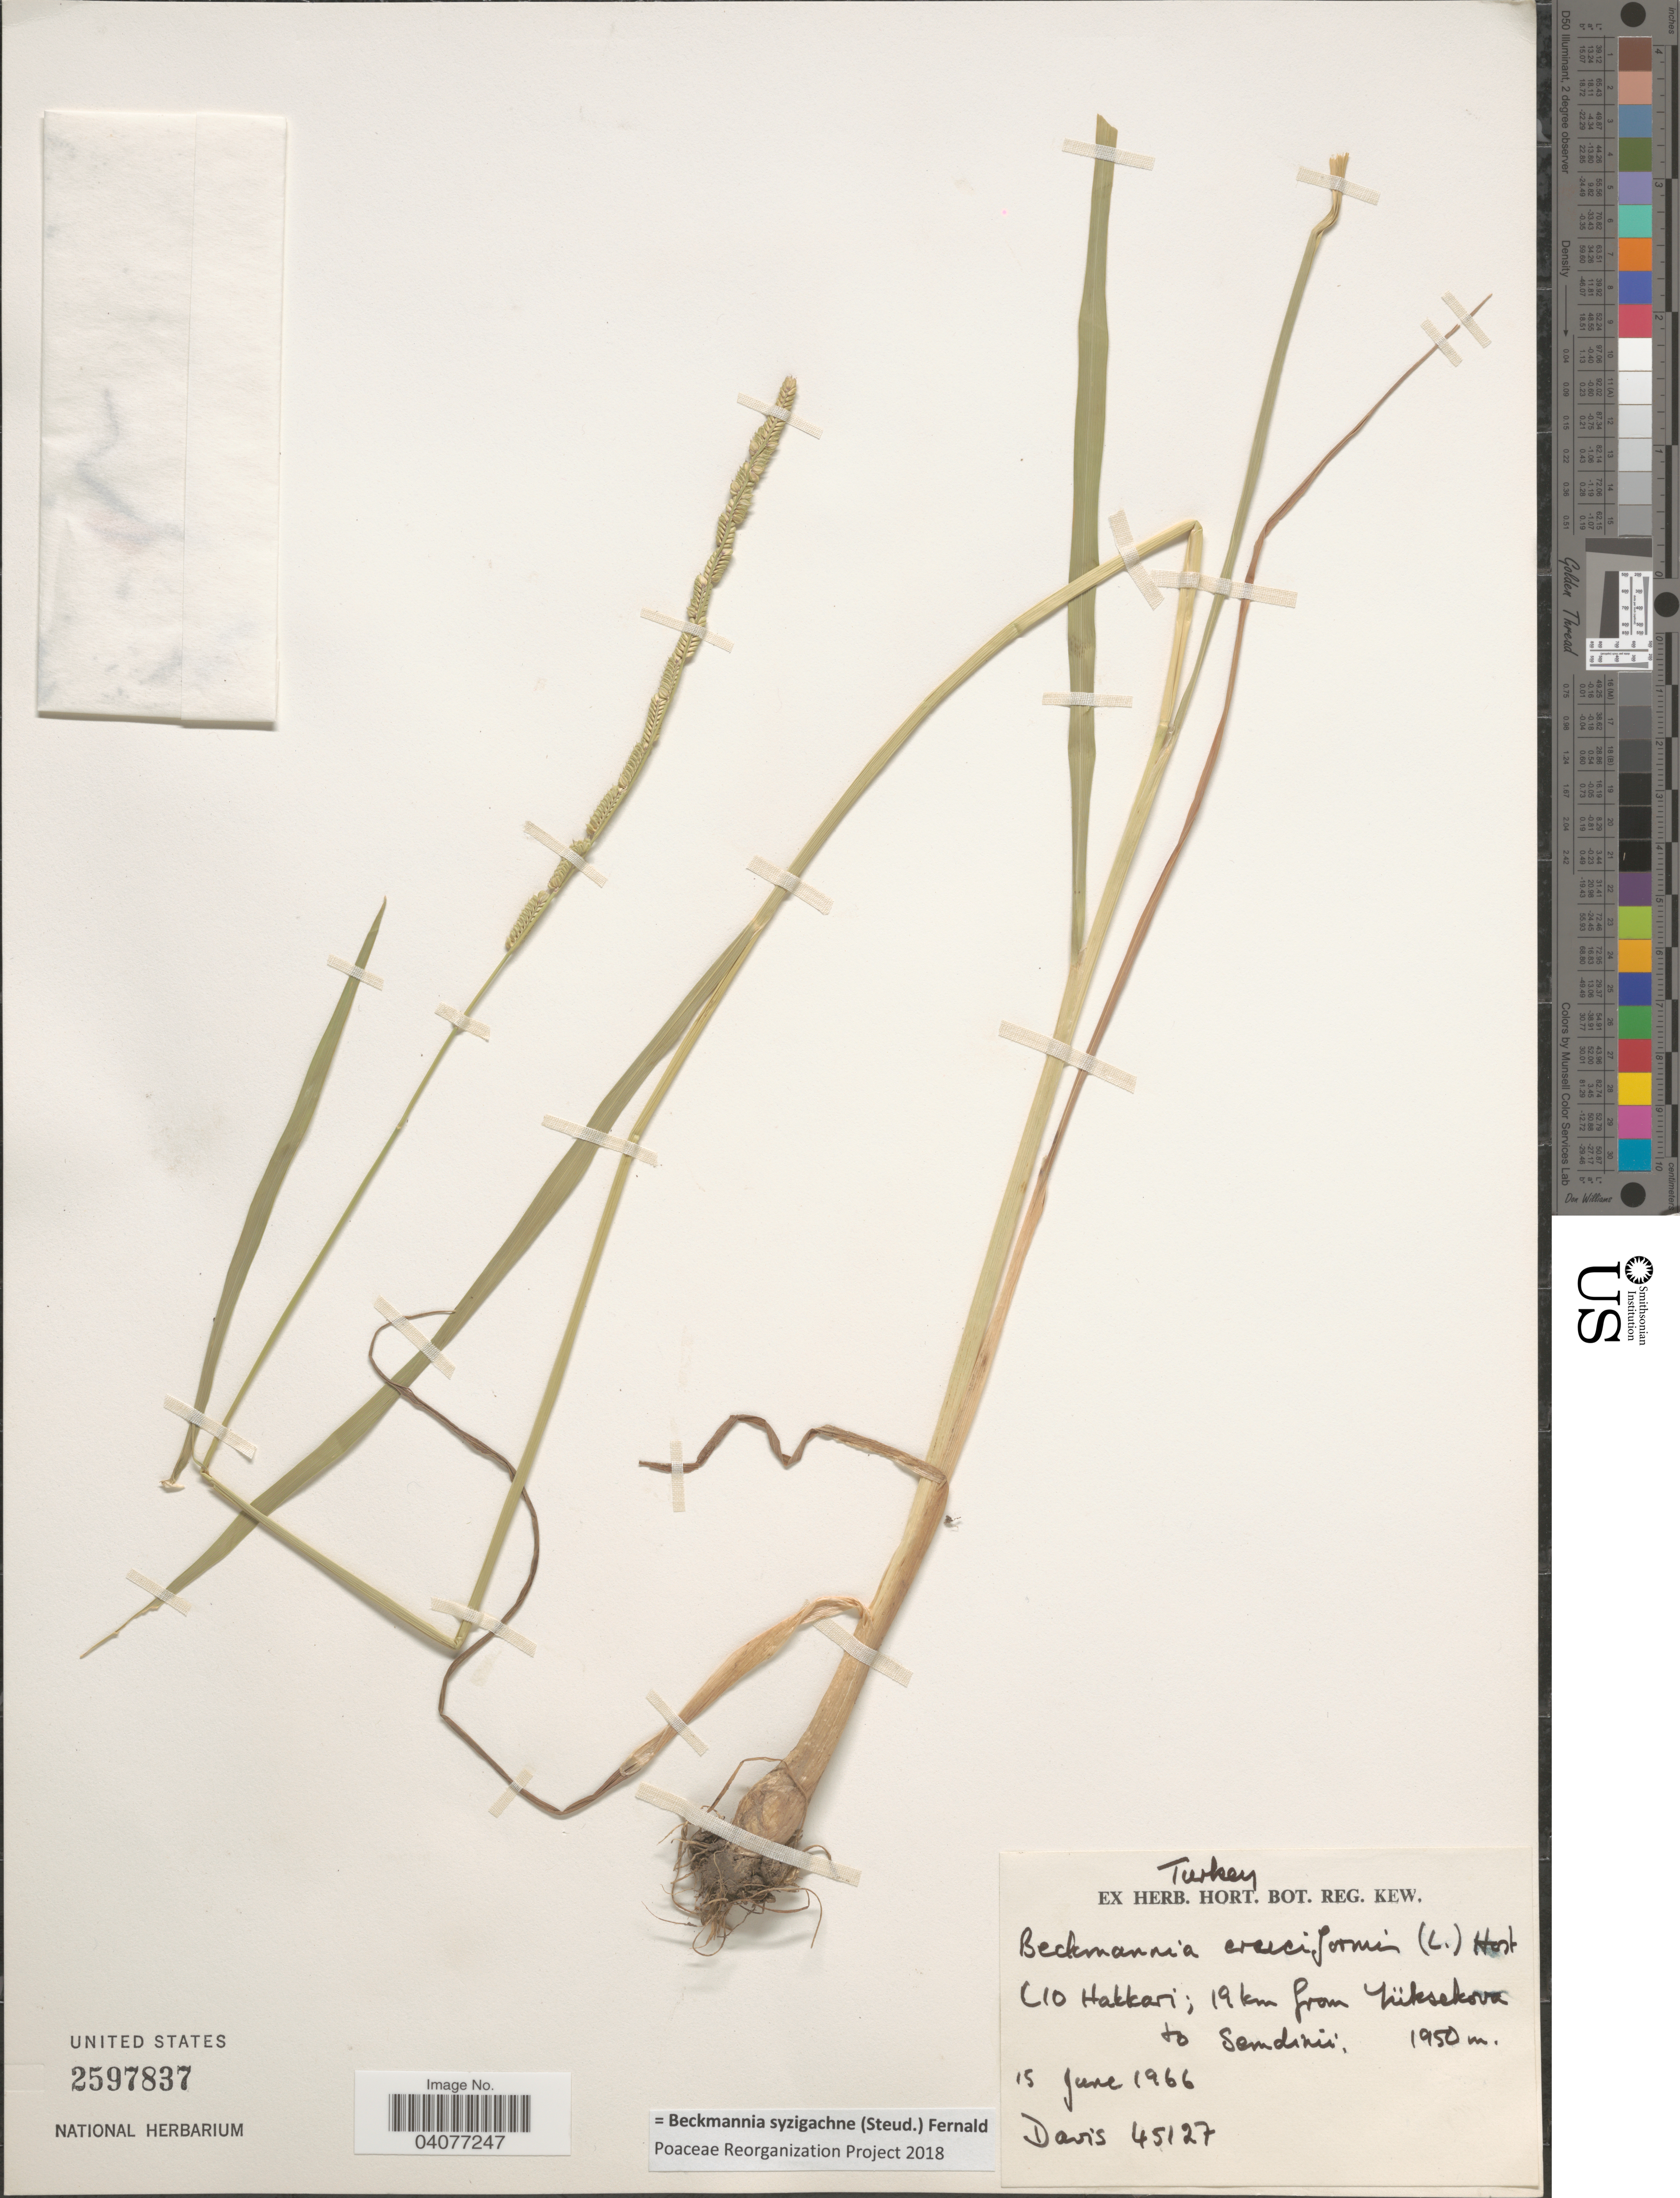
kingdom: Plantae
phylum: Tracheophyta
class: Liliopsida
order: Poales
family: Poaceae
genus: Beckmannia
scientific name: Beckmannia syzigachne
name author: (Steud.) Fernald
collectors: -. Davis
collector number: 45127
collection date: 1966-06-15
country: Turkey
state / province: Hakkari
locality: C10 Hakkari: 19 km from Tüksekova [interpreted] to Sandinii [interpreted].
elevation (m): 1950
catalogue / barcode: US 2597837